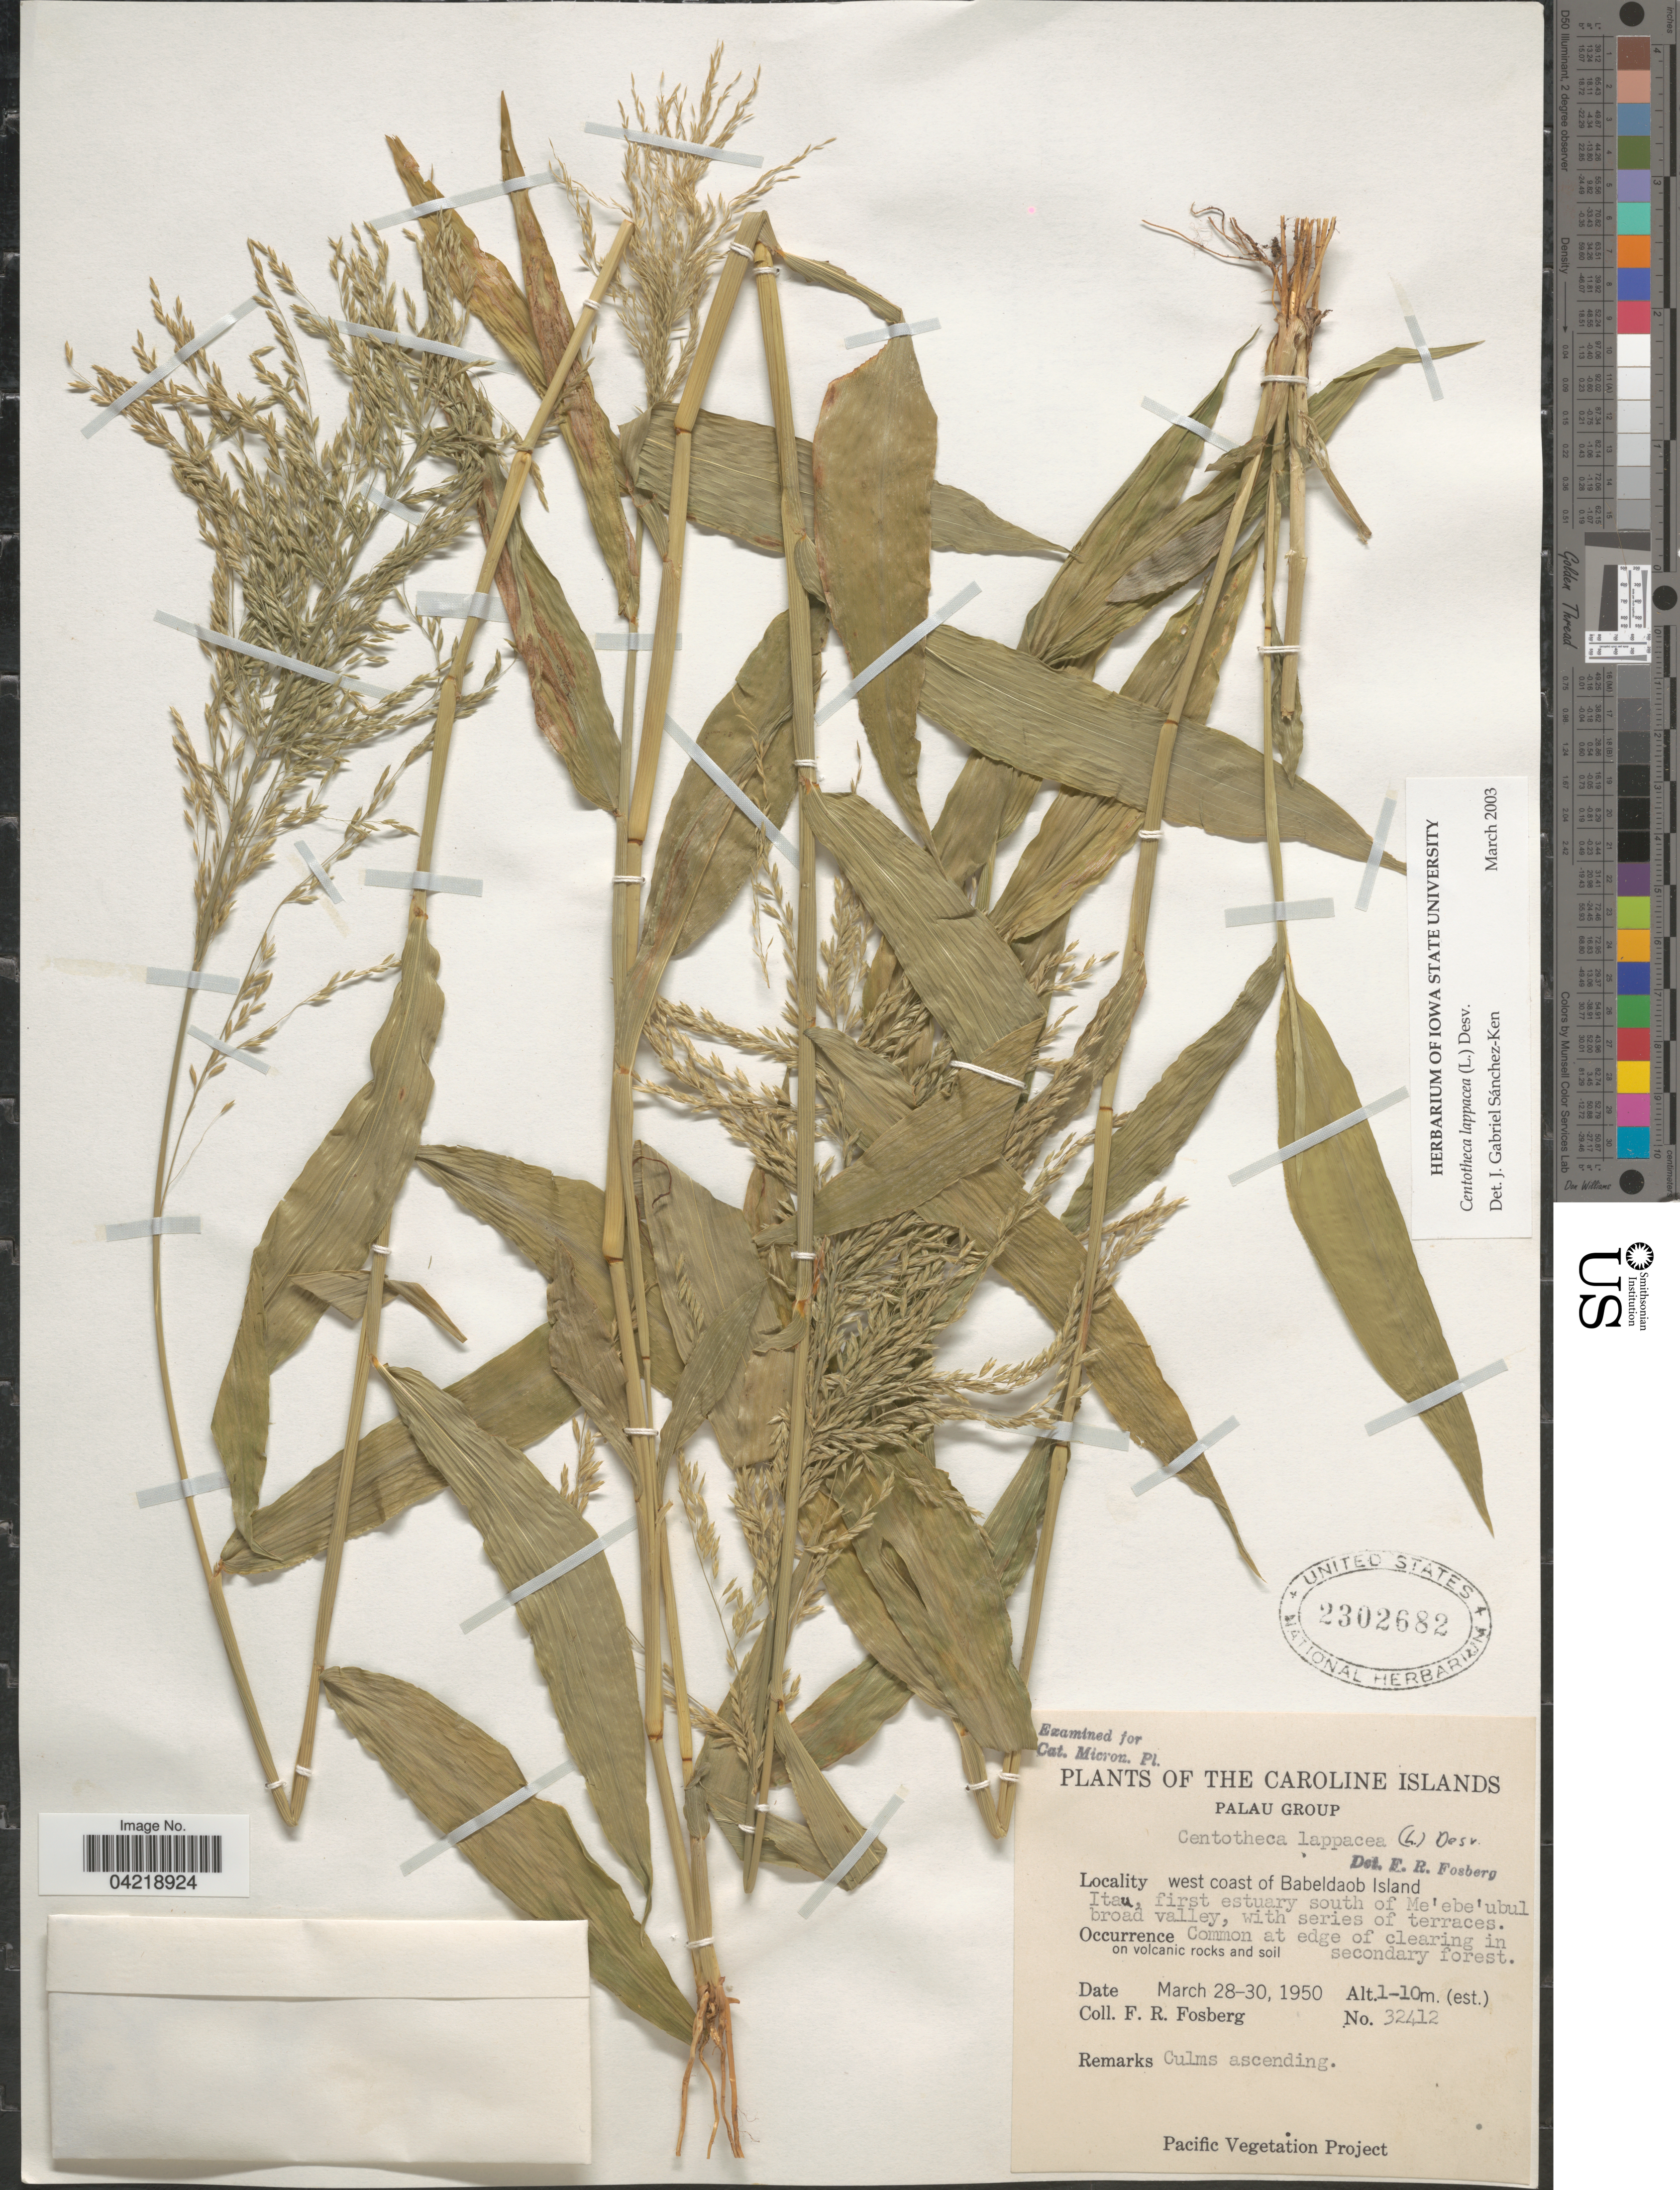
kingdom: Plantae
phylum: Tracheophyta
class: Liliopsida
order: Poales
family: Poaceae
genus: Centotheca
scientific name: Centotheca lappacea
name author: (L.) Desv.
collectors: F. R. Fosberg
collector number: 32412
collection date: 1950-03-28/1950-03-30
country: Palau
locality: Caroline Islands. Palau Group. West coast of Babeldaob Island. Itau, first estuary south of Me'ebe'ubul broad valley. Common at edge of clearing in secondary forest. On volcanic rocks and soil.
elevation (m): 1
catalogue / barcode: US 2302682